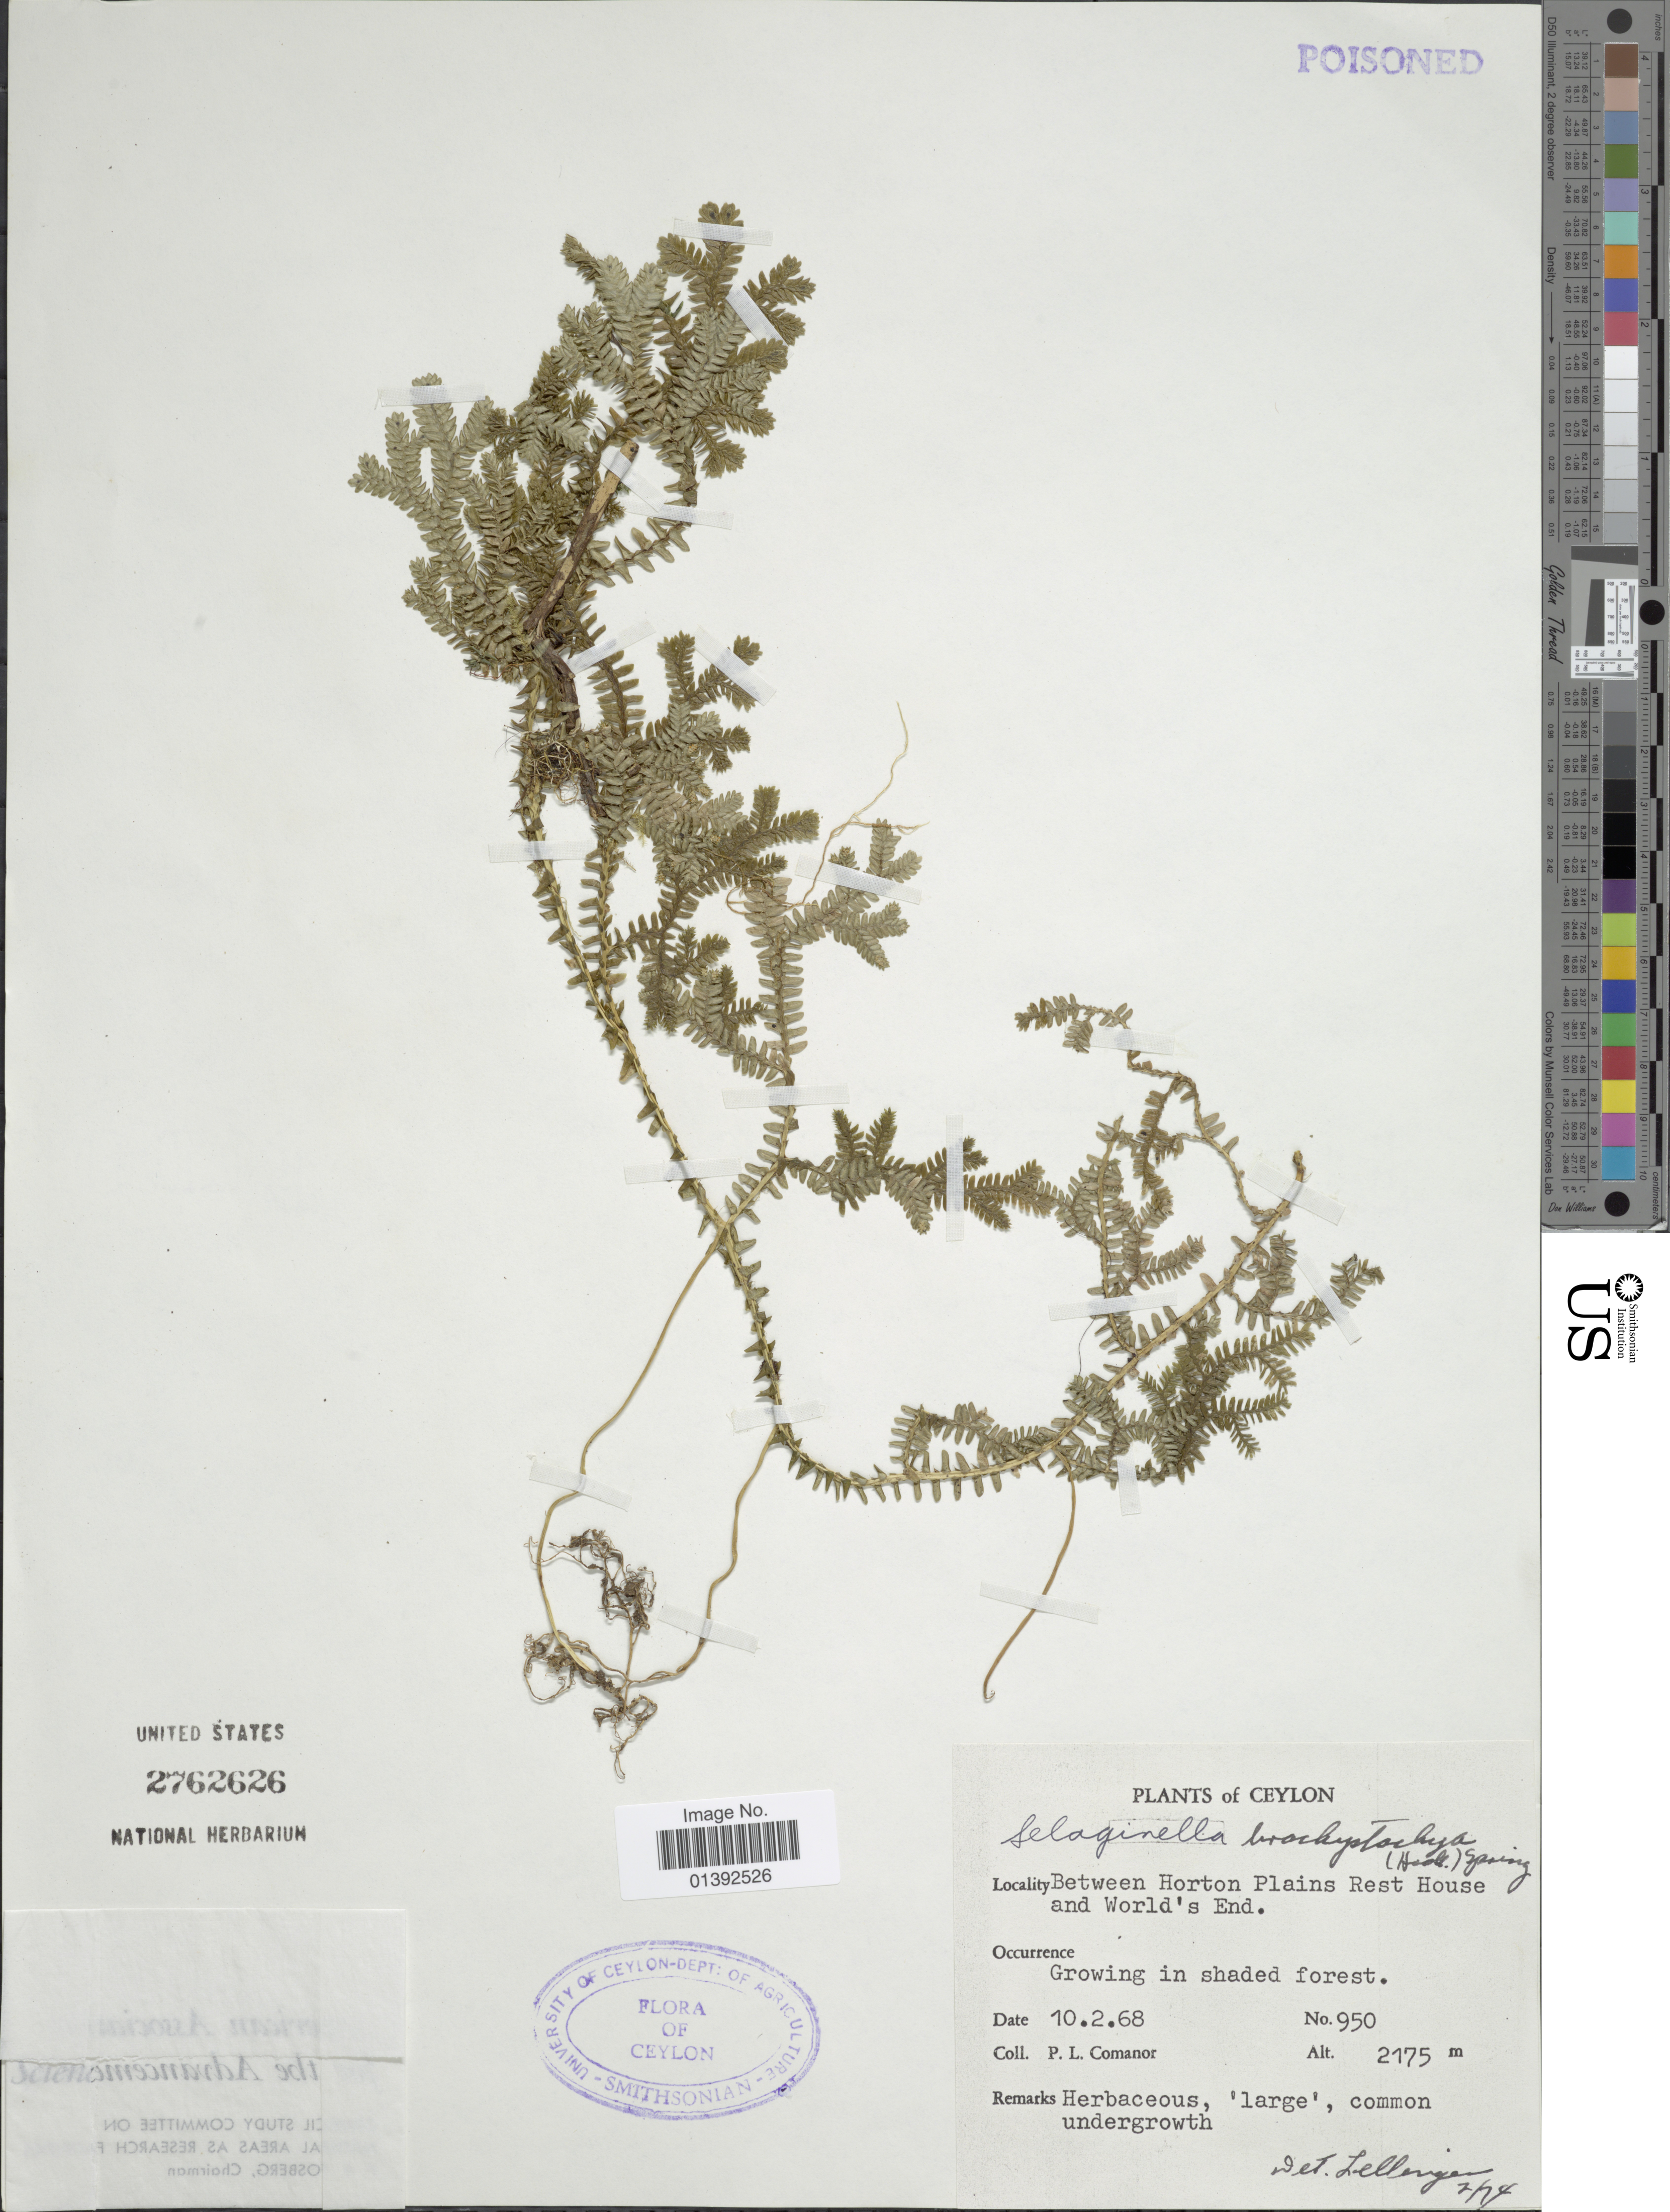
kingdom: Plantae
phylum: Tracheophyta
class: Lycopodiopsida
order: Selaginellales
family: Selaginellaceae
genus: Selaginella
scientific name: Selaginella brachystachya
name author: (Hook. & Grev.) Spring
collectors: P. Comanor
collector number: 950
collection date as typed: Transcribed d/m/y: 10/2/68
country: Sri Lanka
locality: Ceylon, Between Horton Plains Rest House and World's End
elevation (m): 2175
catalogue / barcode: US 2762626